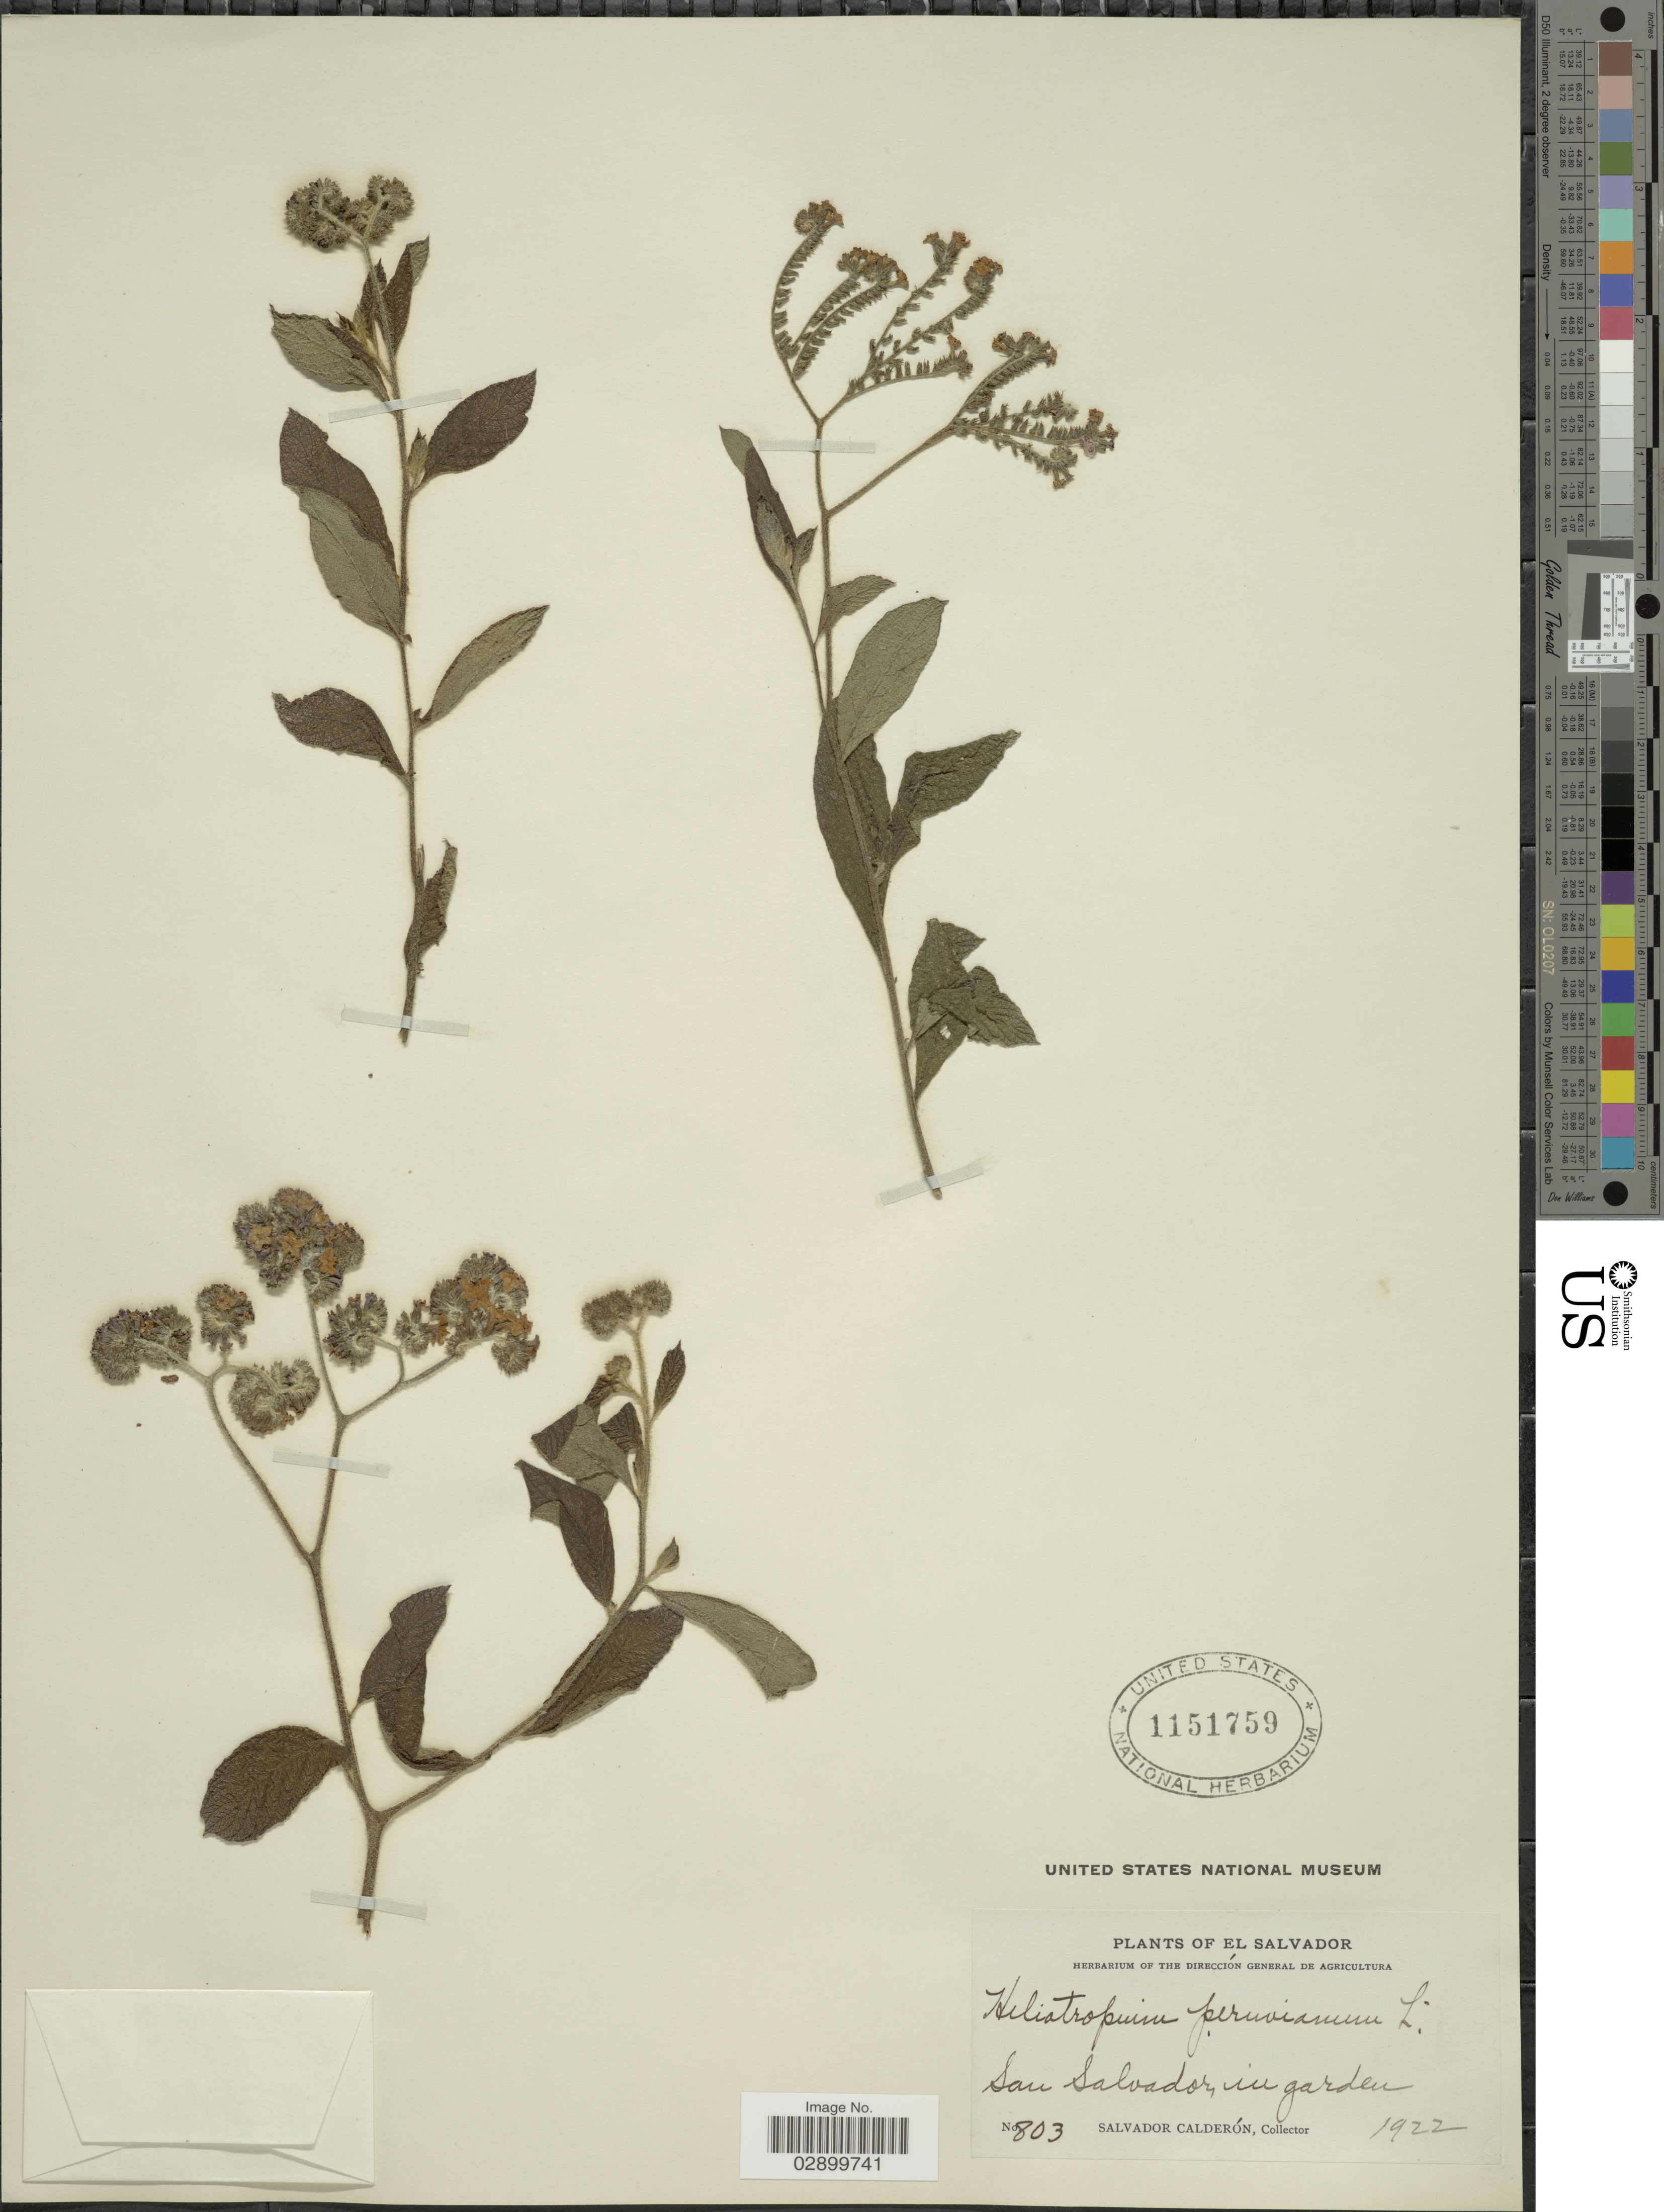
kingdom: Plantae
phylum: Tracheophyta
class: Magnoliopsida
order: Boraginales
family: Heliotropiaceae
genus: Heliotropium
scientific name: Heliotropium peruvianum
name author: L.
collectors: S. Calderón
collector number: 803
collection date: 1922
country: El Salvador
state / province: San Salvador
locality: In garden.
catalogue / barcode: US 1151759